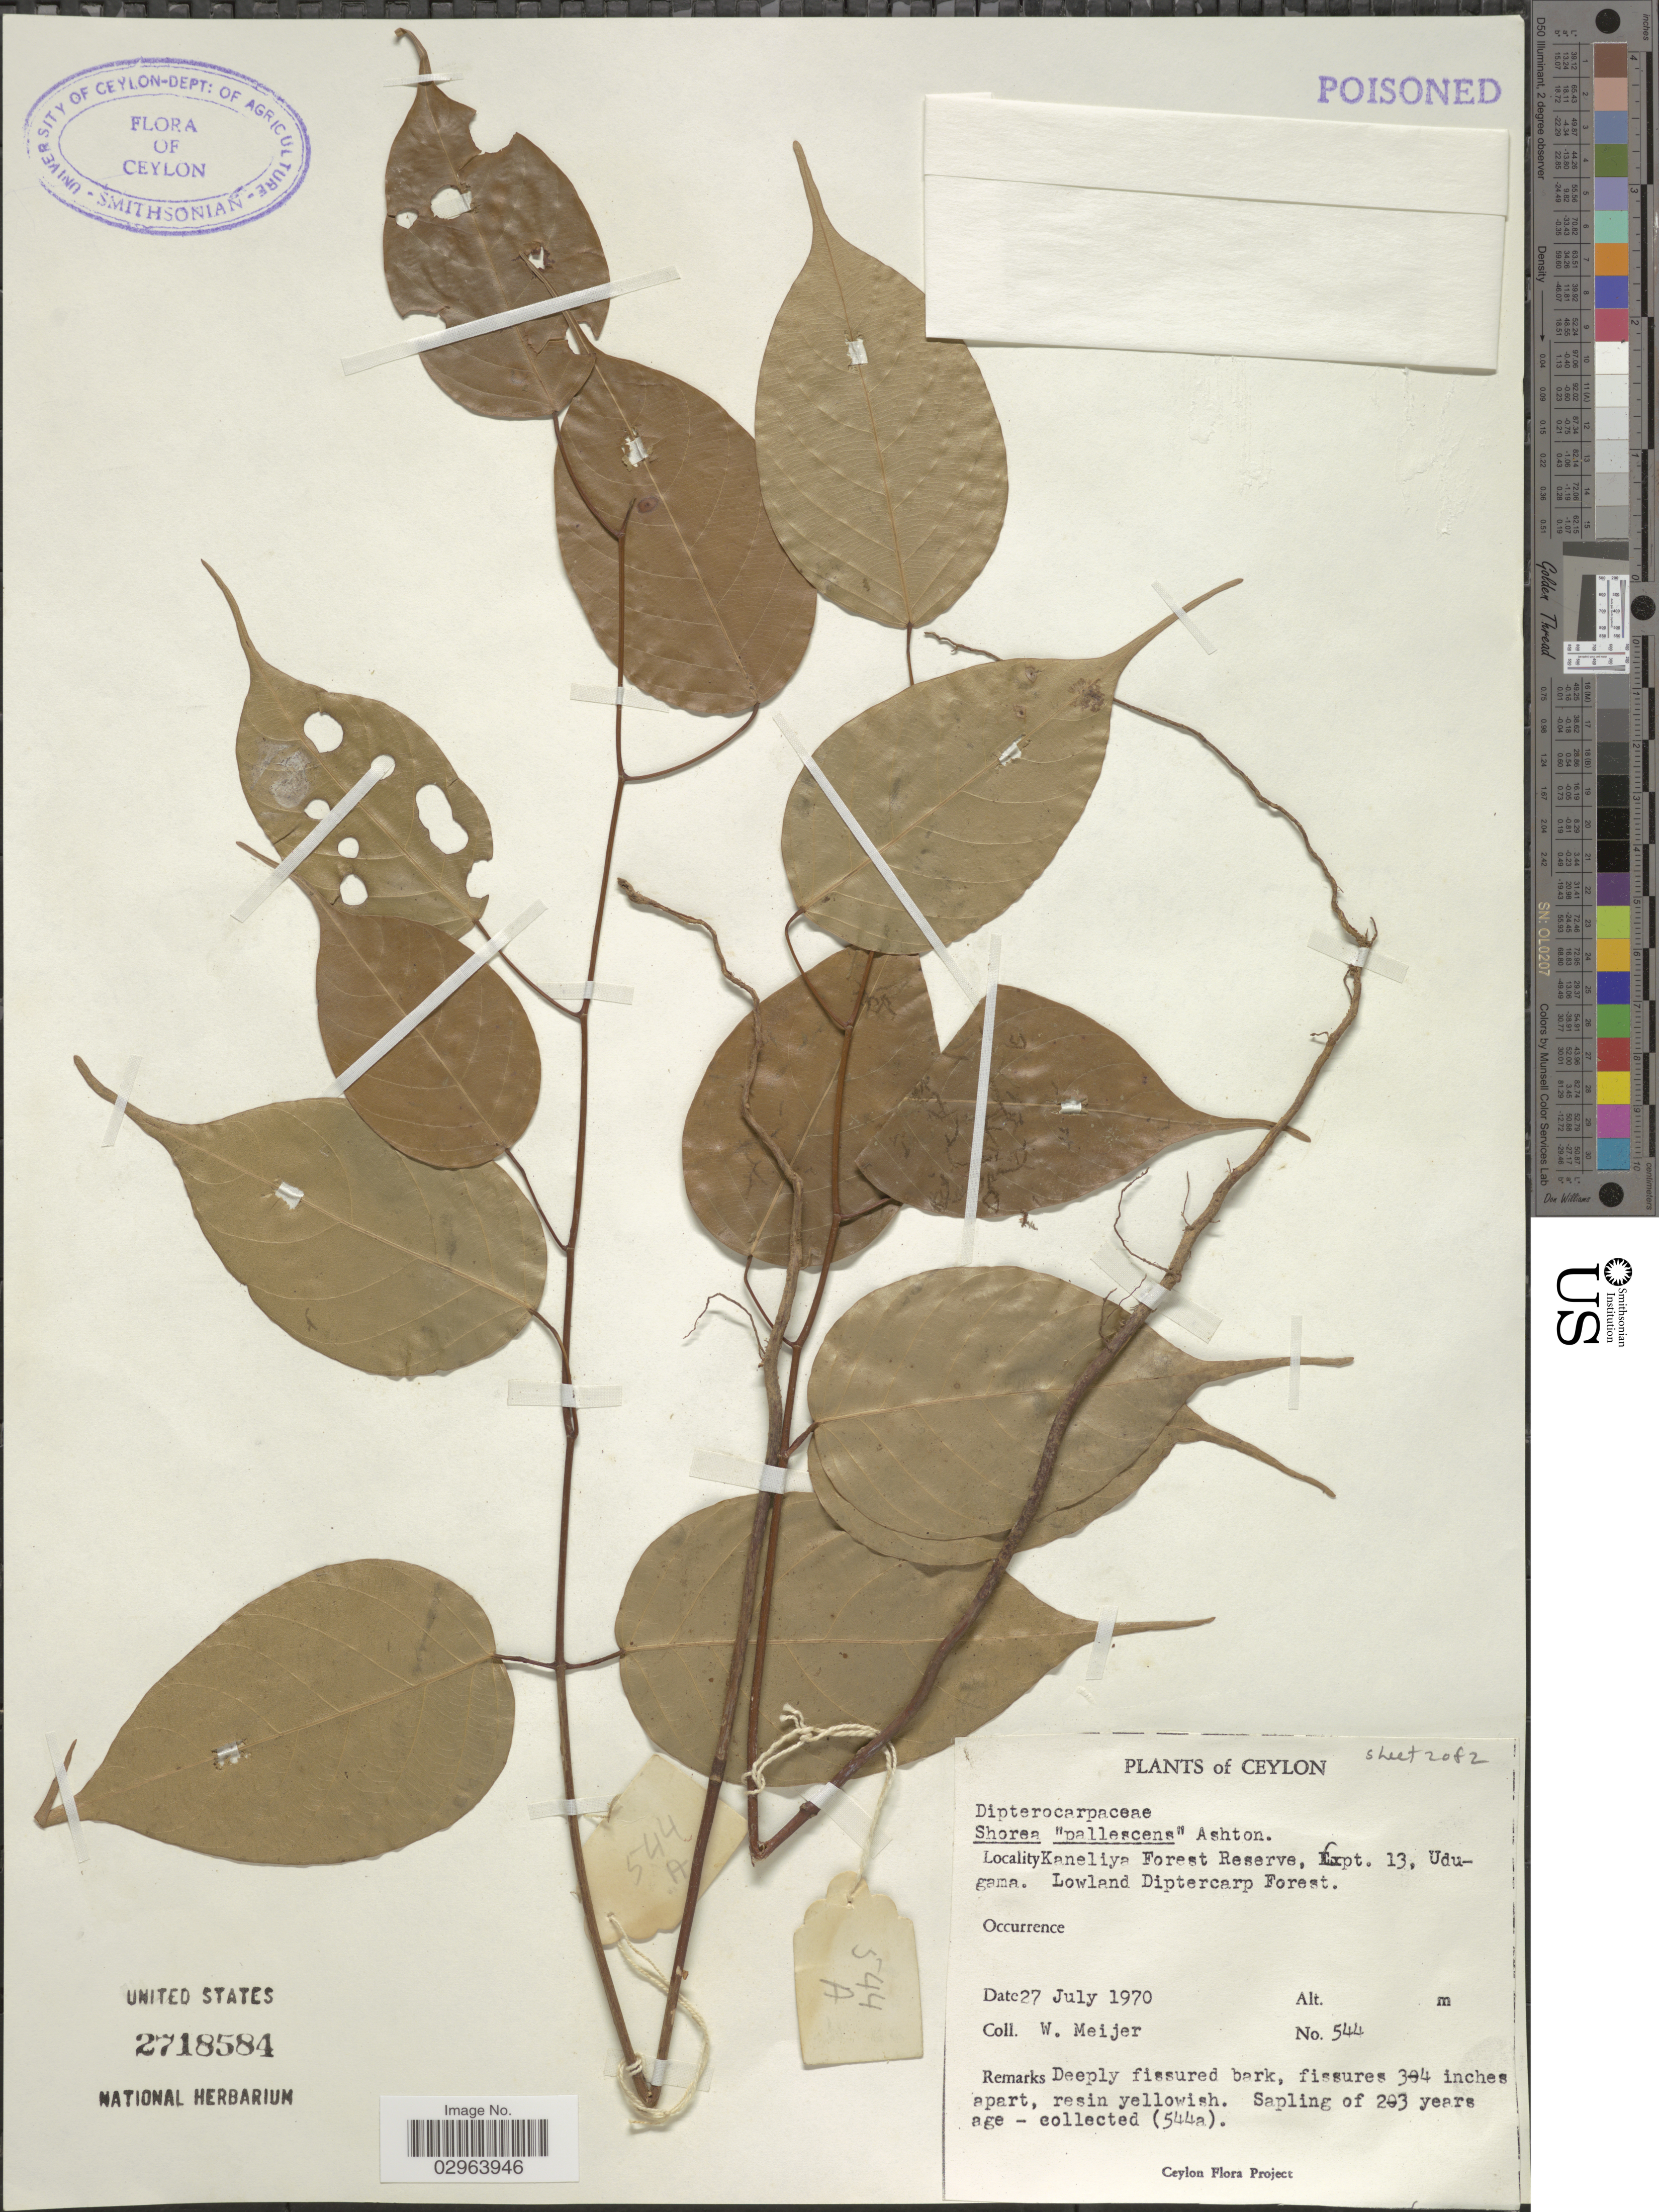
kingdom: Plantae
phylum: Tracheophyta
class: Magnoliopsida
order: Malvales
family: Dipterocarpaceae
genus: Shorea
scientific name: Shorea pallescens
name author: P.S. Ashton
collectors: W. Meijer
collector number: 544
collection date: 1970-07-27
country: Sri Lanka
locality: Ceylon. Kaneliya Forest Reserve, Expt. 13, Udugama.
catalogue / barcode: US 2718584